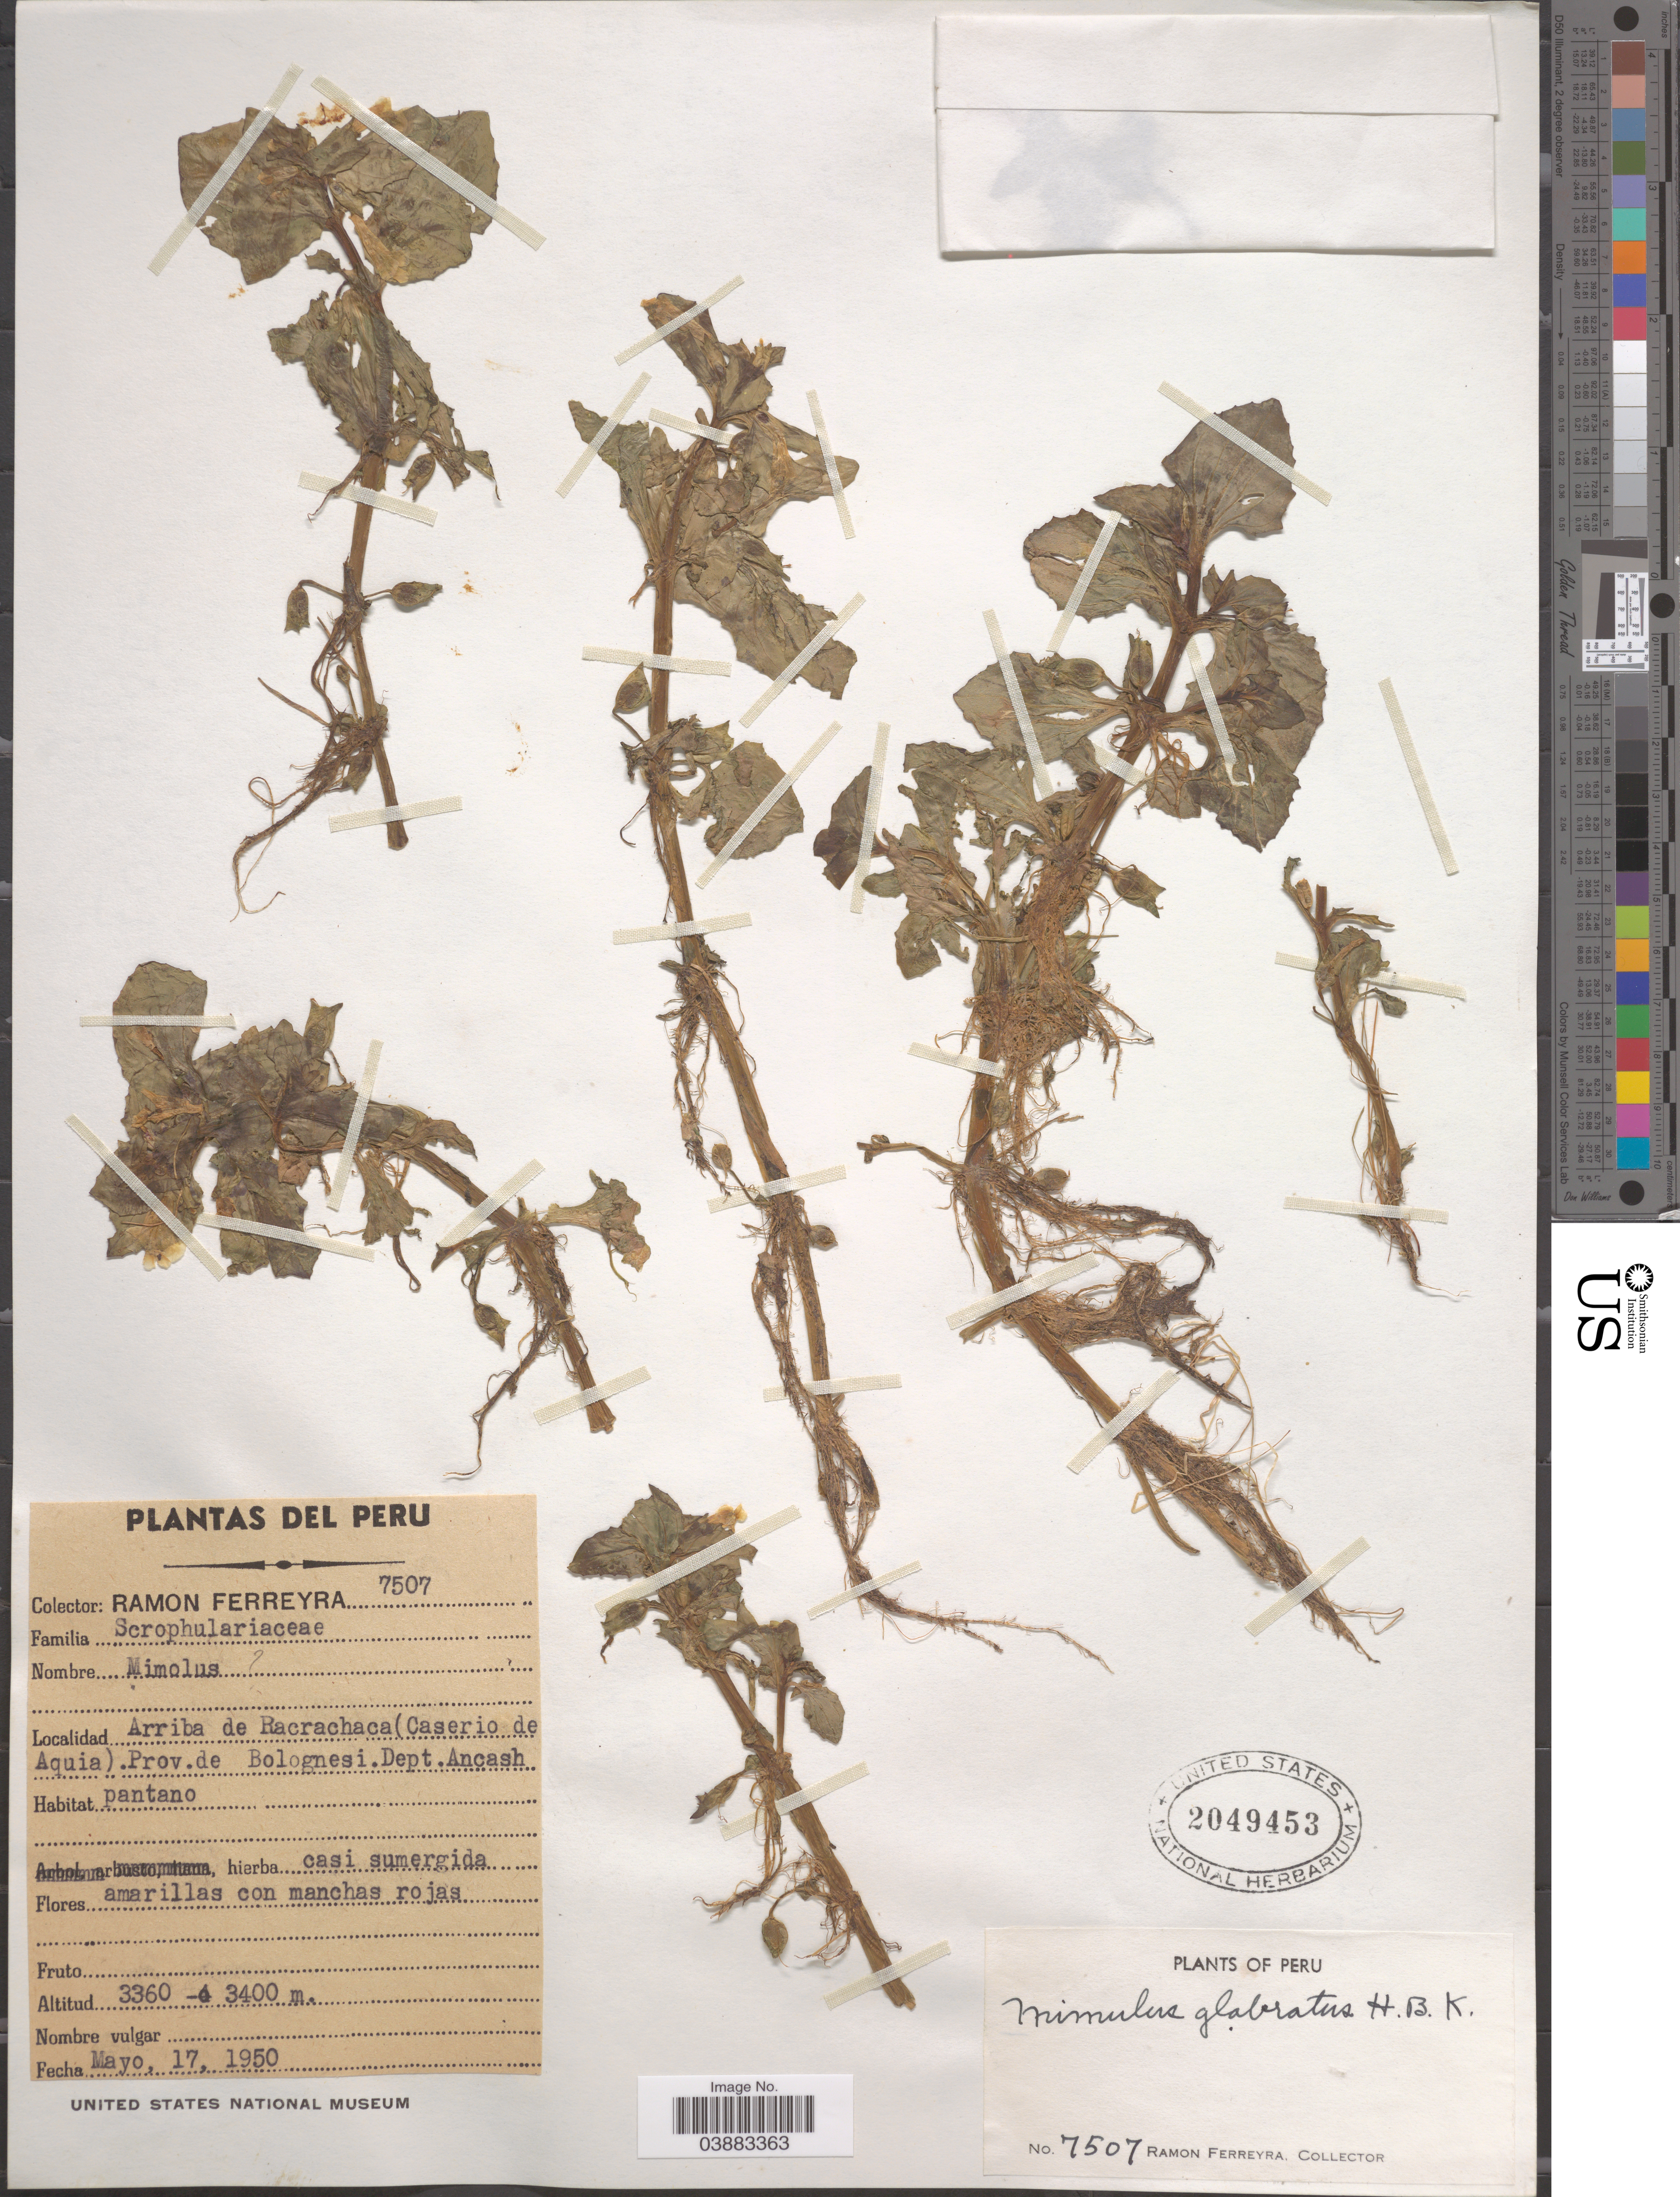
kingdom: Plantae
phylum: Tracheophyta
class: Magnoliopsida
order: Lamiales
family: Phrymaceae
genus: Mimulus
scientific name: Mimulus glabratus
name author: Kunth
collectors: R. A. Ferreyra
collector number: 7507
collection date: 1950-05-17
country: Peru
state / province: Ancash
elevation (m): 3360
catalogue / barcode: US 2049453